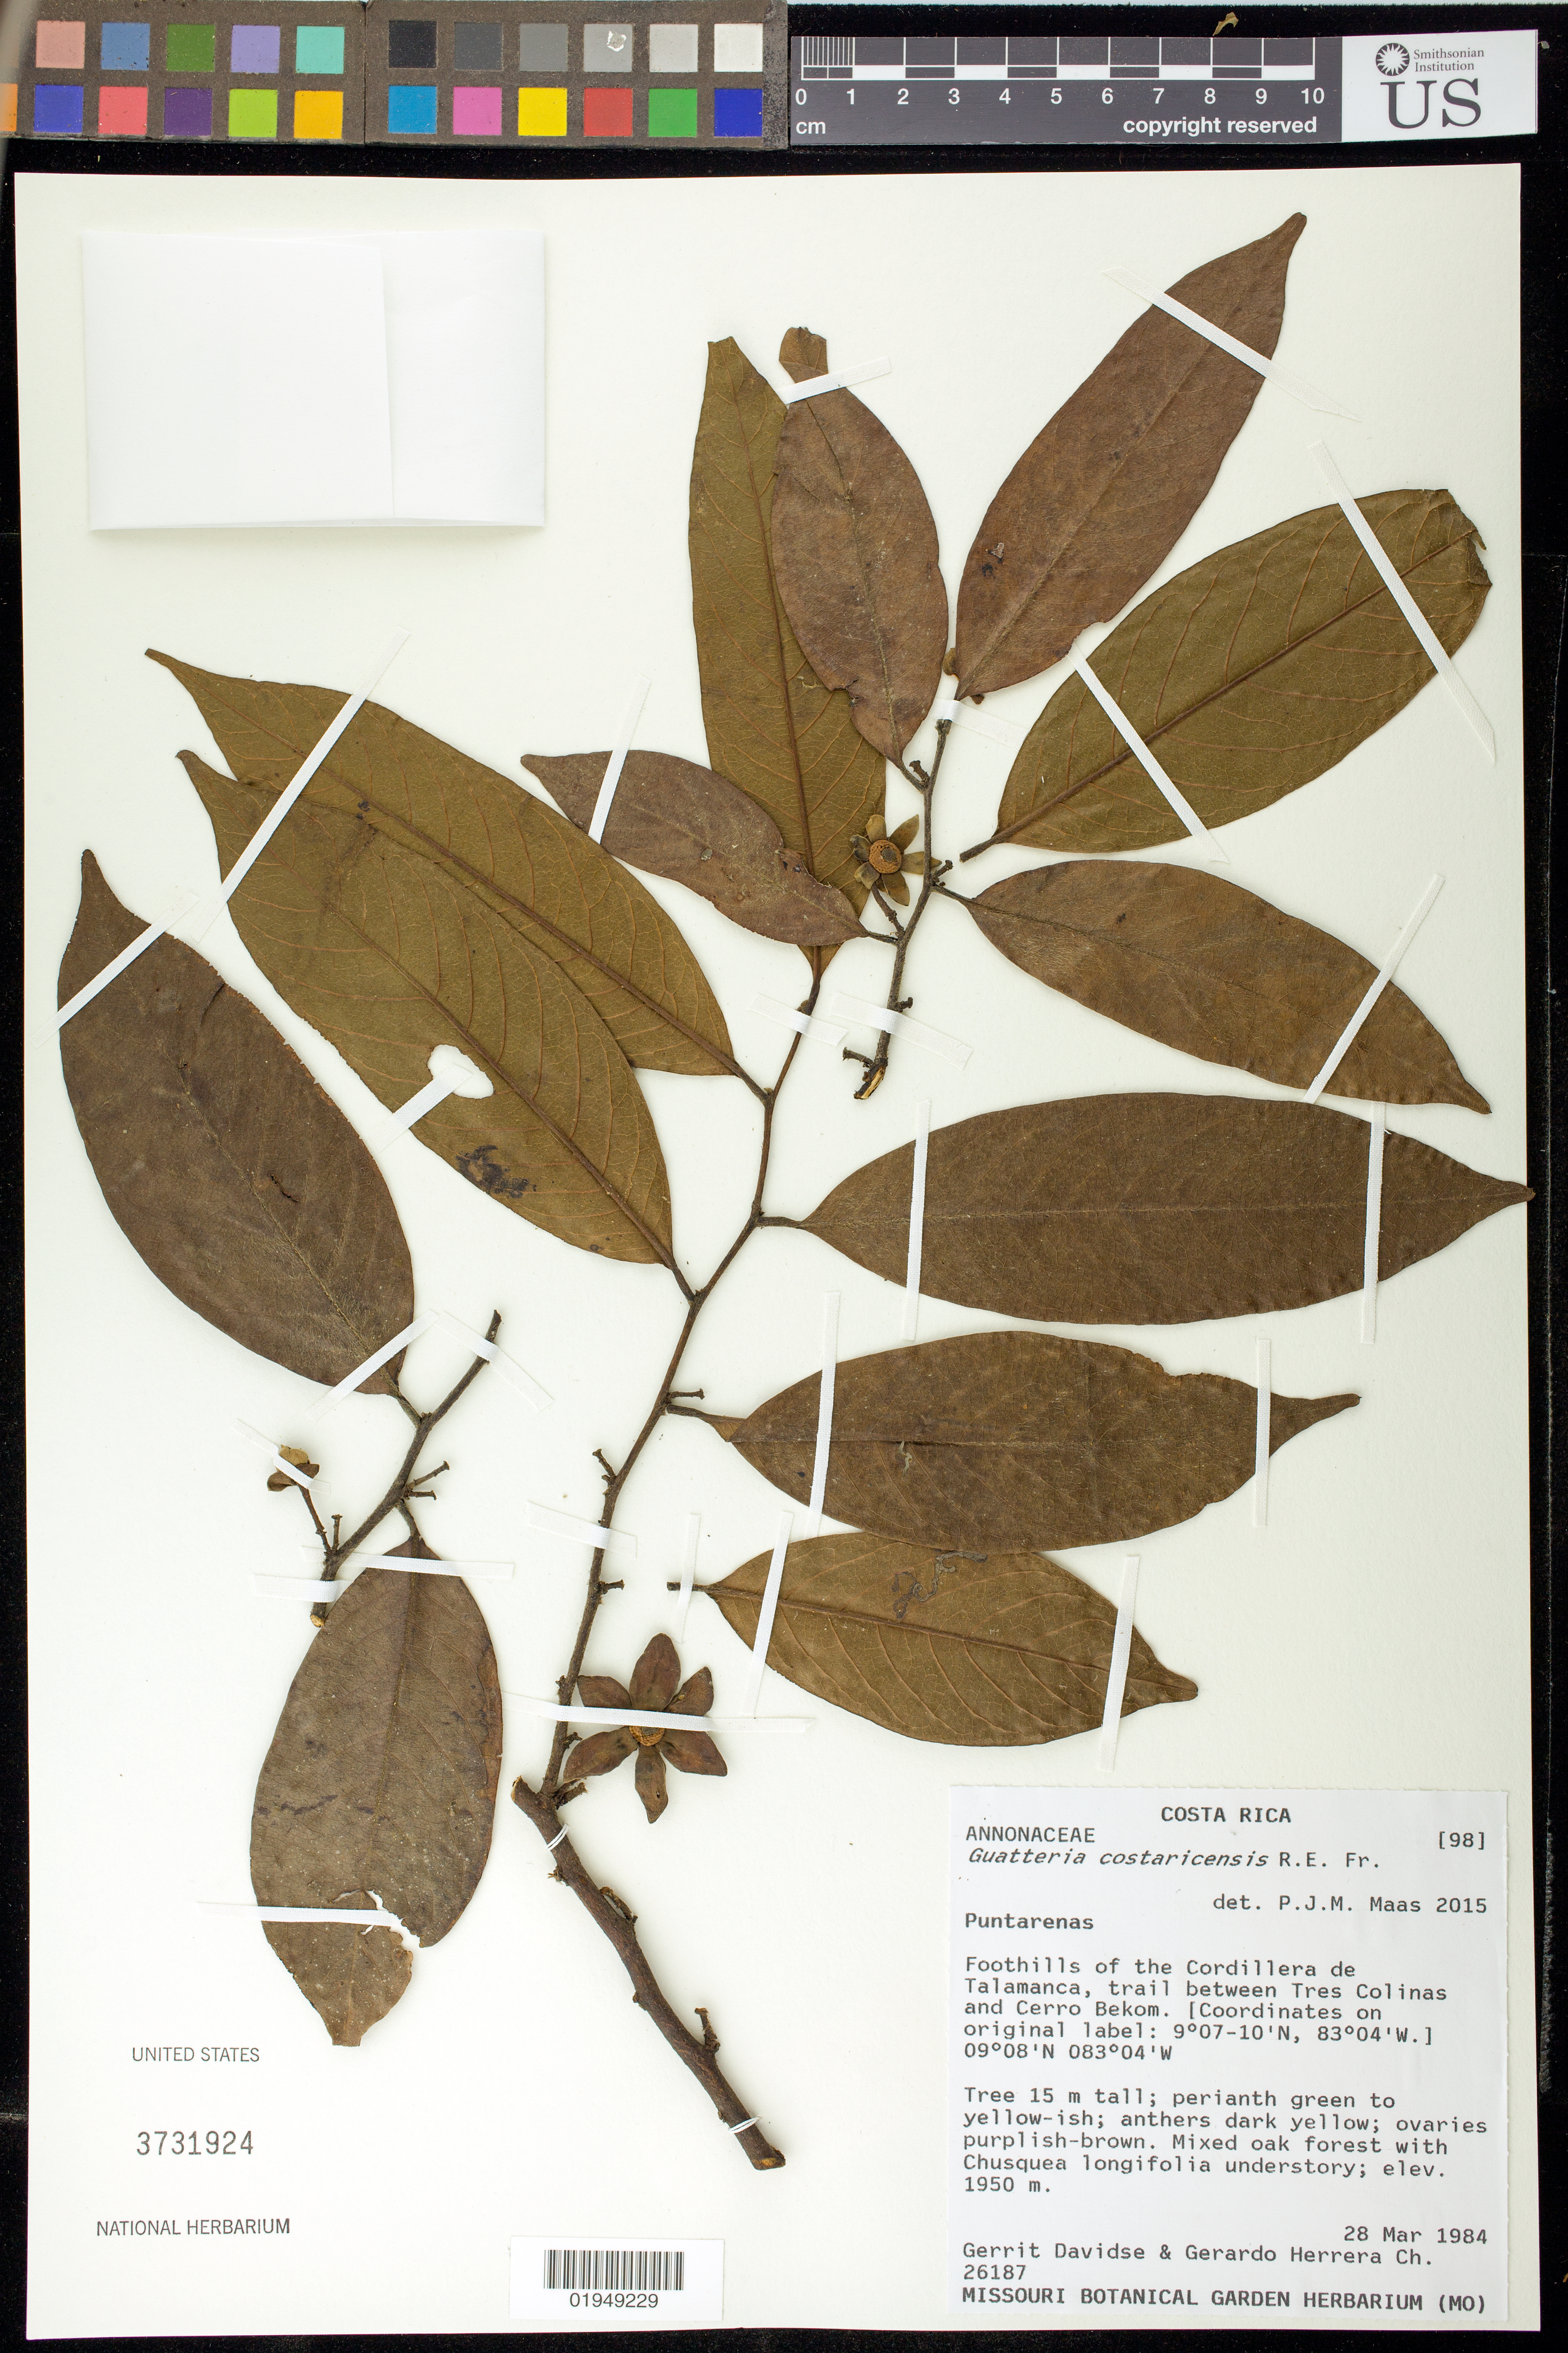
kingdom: Plantae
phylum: Tracheophyta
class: Magnoliopsida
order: Magnoliales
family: Annonaceae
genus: Guatteria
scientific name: Guatteria costaricensis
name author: R.E. Fr.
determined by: Maas, Paul J. M.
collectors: G. Davidse & G. Herrera Ch.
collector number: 26187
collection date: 1984-03-28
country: Costa Rica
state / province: Puntarenas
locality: Foothills of the Cordillera de Talamanca, trail between Tres Colinas and Cerro Bekom.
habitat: Mixed oak forest with Chusquea longifolia understory.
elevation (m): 1950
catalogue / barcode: US 3731924